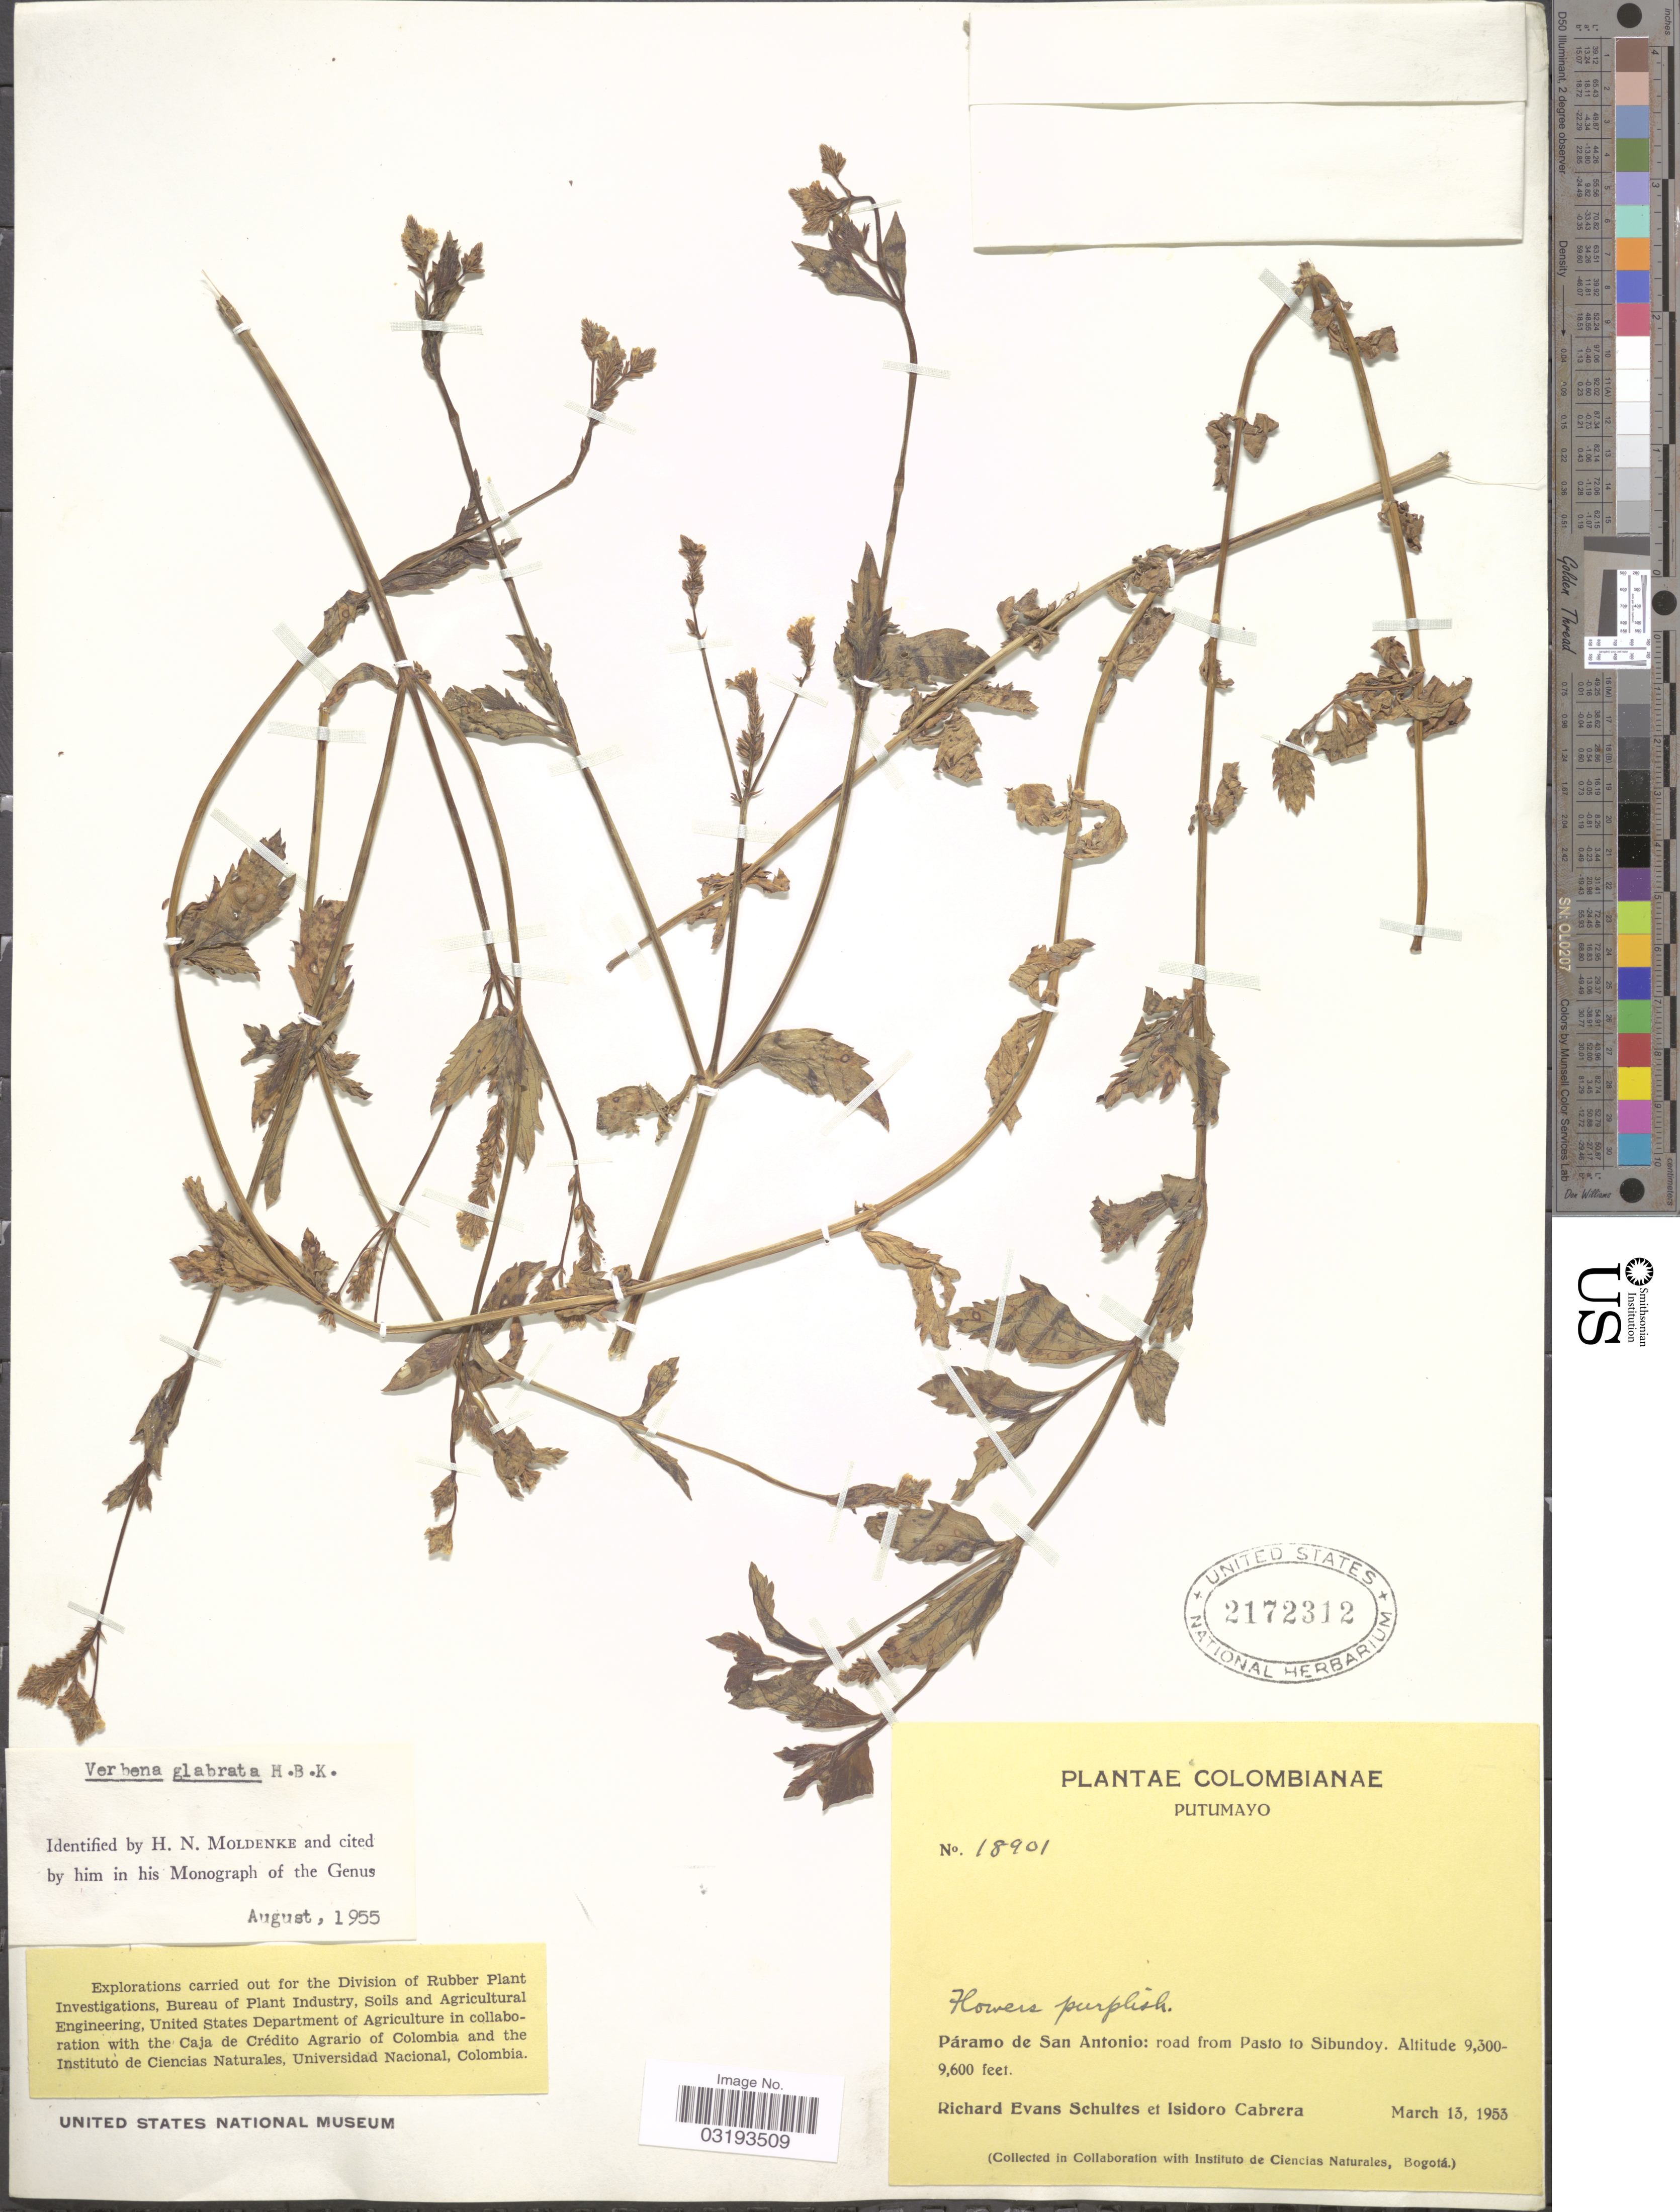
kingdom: Plantae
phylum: Tracheophyta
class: Magnoliopsida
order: Lamiales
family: Verbenaceae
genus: Verbena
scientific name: Verbena glabrata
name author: Kunth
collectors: R. E. Schultes & I. Cabrera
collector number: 18901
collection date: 1953-03-13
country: Colombia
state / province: Putumayo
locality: Páramo de San Antonio: road from Pasto to Sibundoy.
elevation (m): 2835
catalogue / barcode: US 2172312